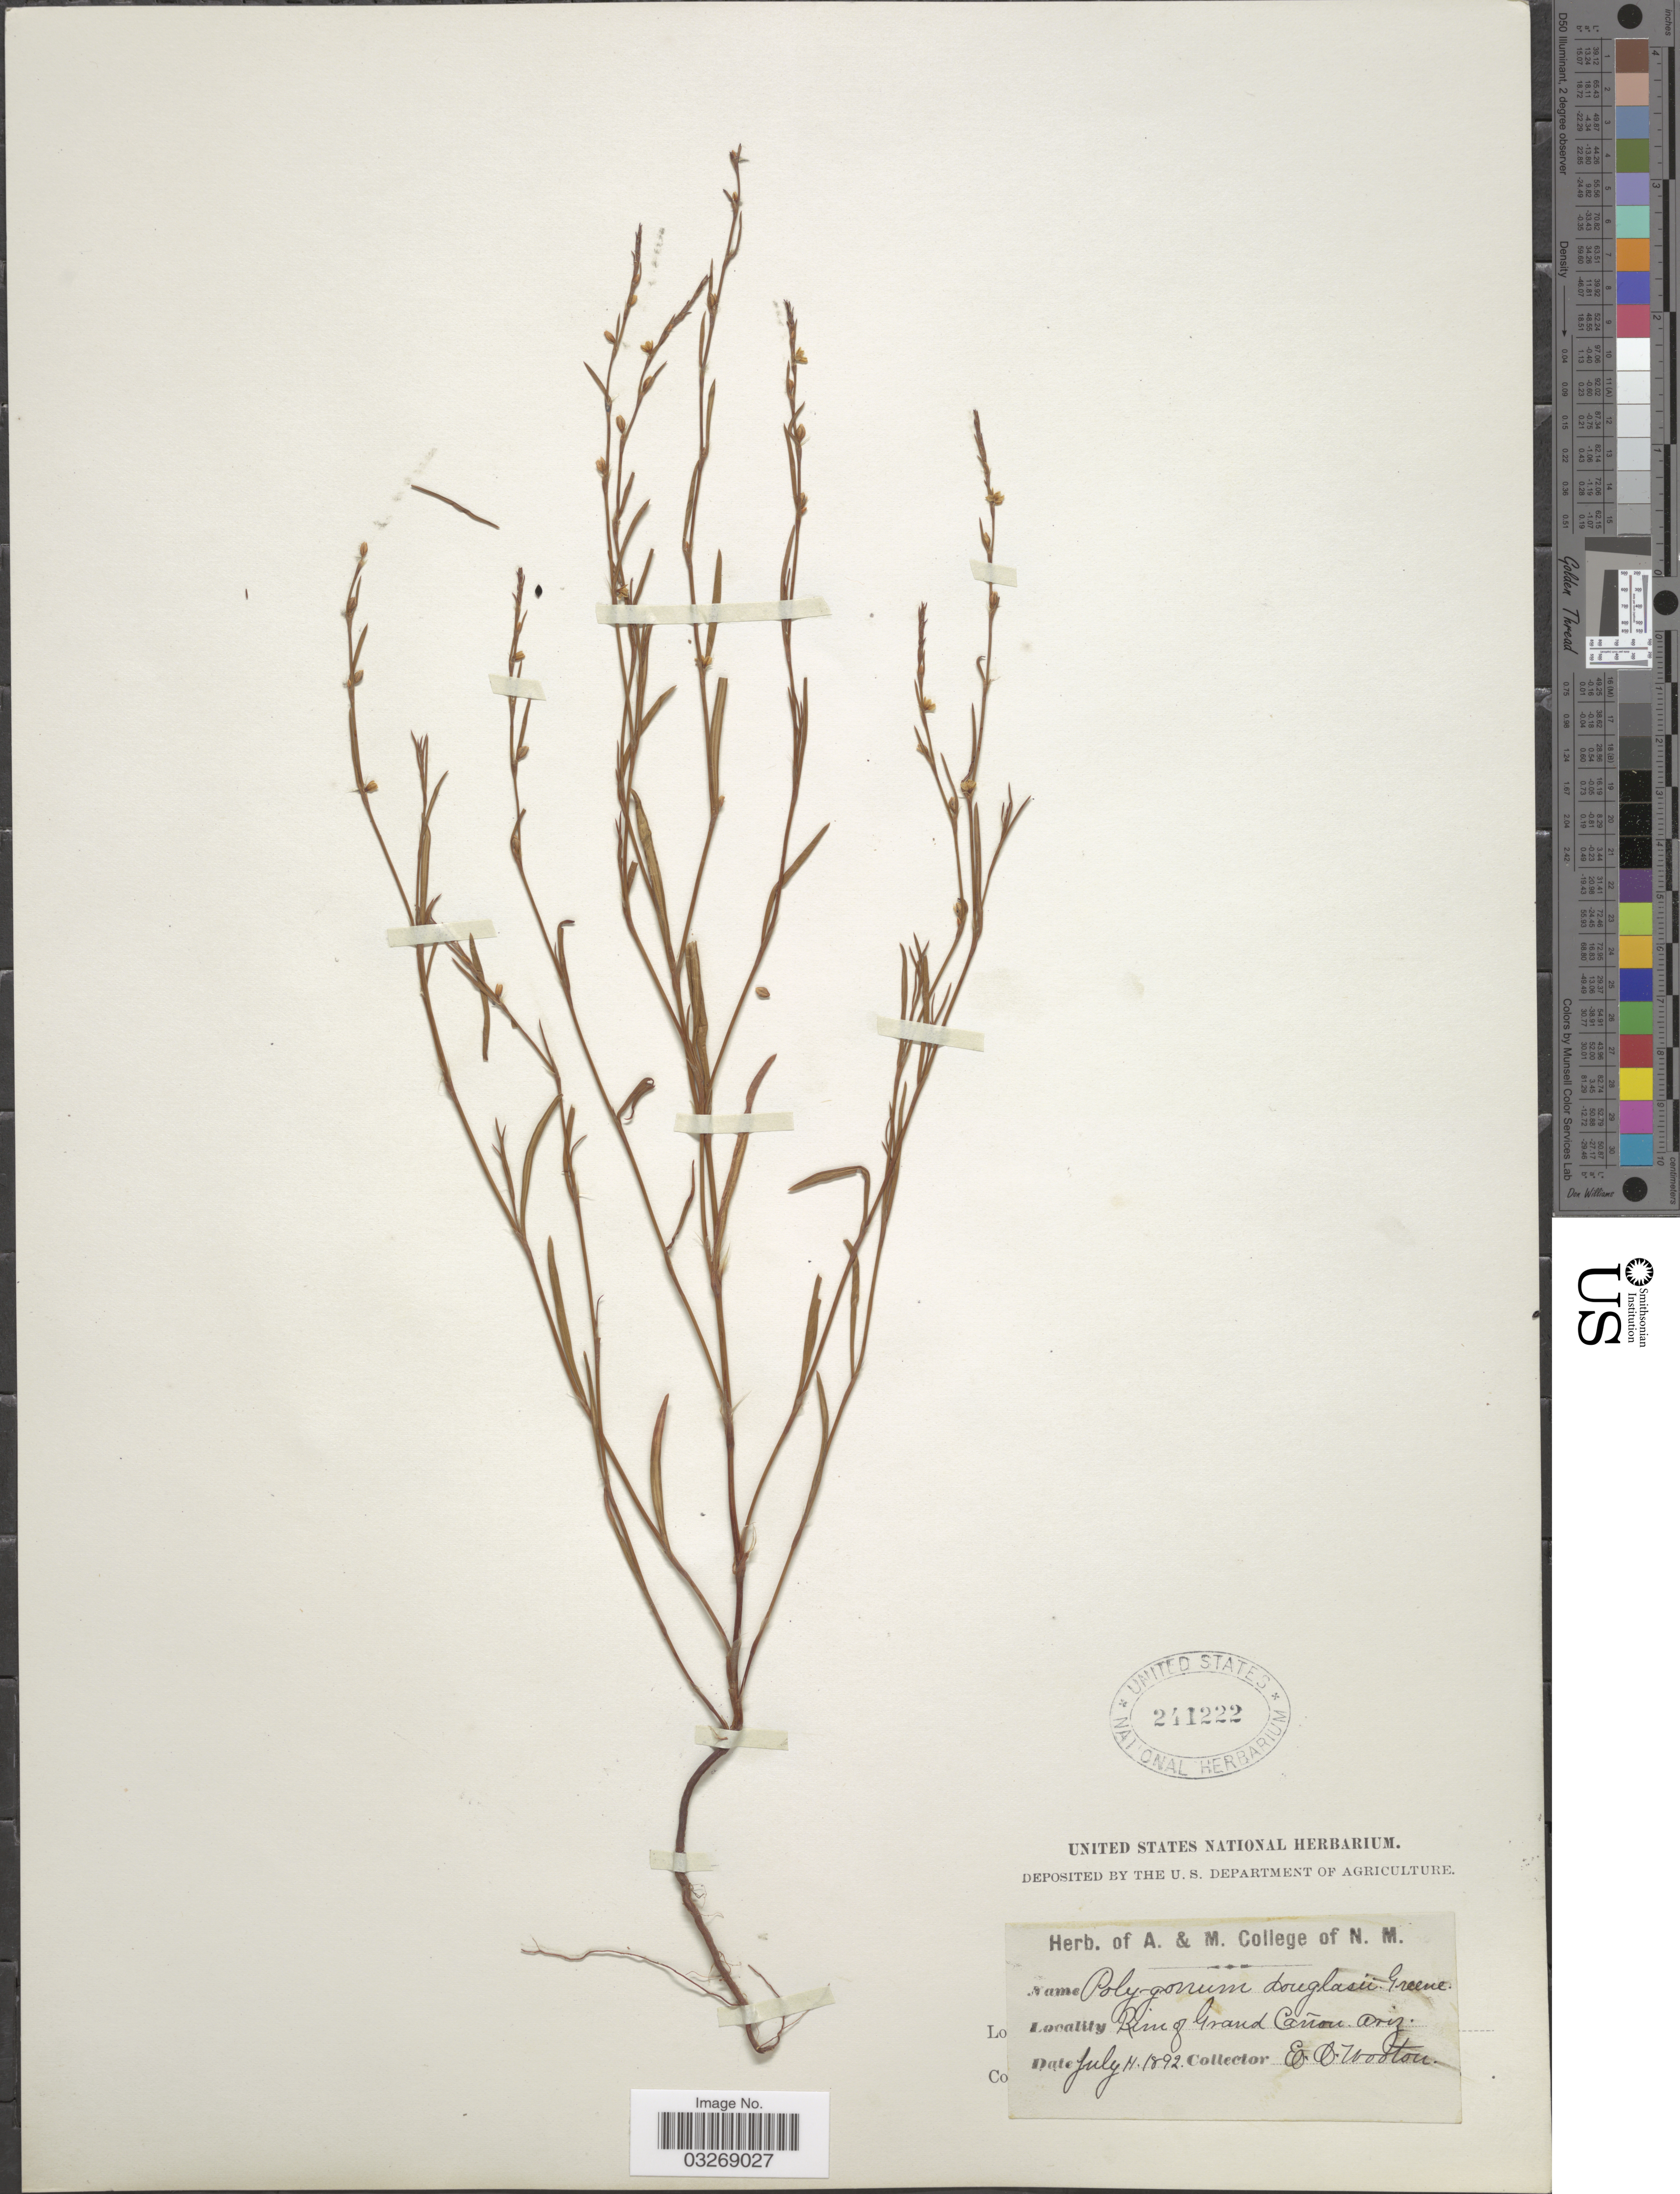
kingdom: Plantae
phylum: Tracheophyta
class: Magnoliopsida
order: Caryophyllales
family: Polygonaceae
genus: Polygonum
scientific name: Polygonum douglasii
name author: Greene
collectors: E. O. Wooton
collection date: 1892-07-11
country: United States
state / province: Arizona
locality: Rim of Grand Cañon.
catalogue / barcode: US 241222